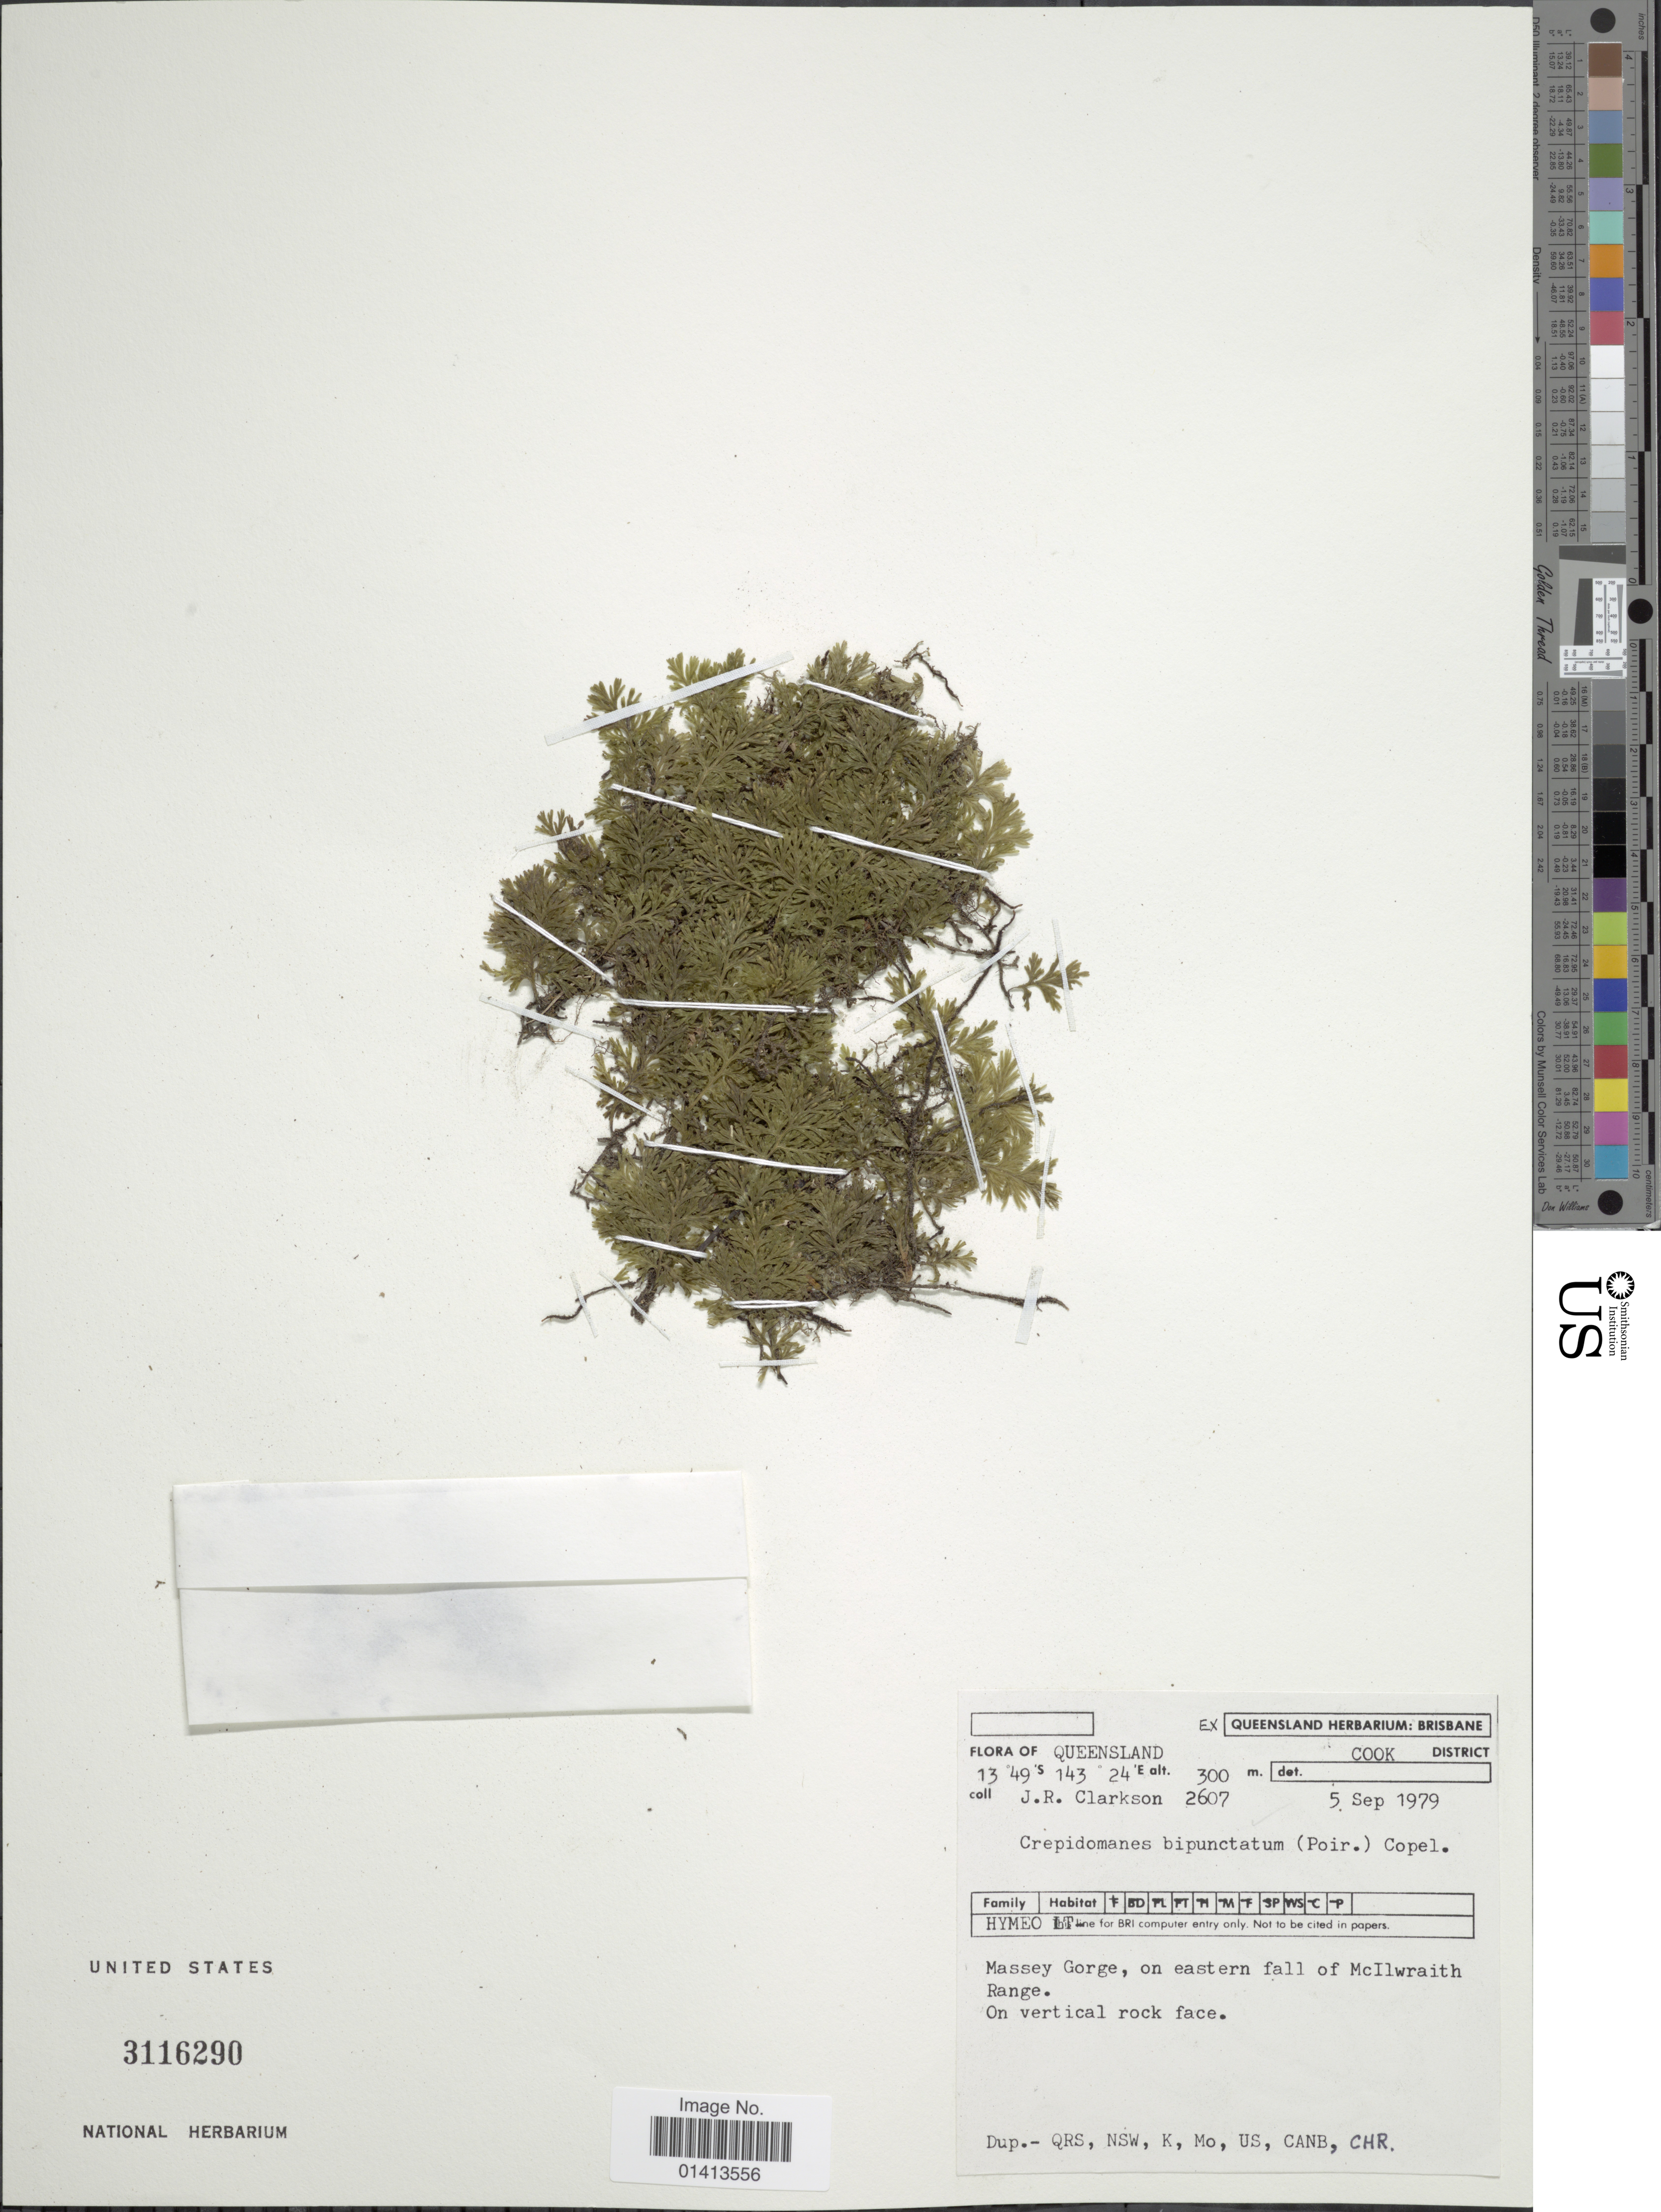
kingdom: Plantae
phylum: Tracheophyta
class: Polypodiopsida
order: Hymenophyllales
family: Hymenophyllaceae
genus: Crepidomanes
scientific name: Crepidomanes bipunctatum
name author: (Poir.) Copel.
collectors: J. Clarkson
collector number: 2607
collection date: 1979-09-05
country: Australia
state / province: Queensland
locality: Coo District, Massey Gorge, on eastern fall of McIlwraith Range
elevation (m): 300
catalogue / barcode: US 3116290